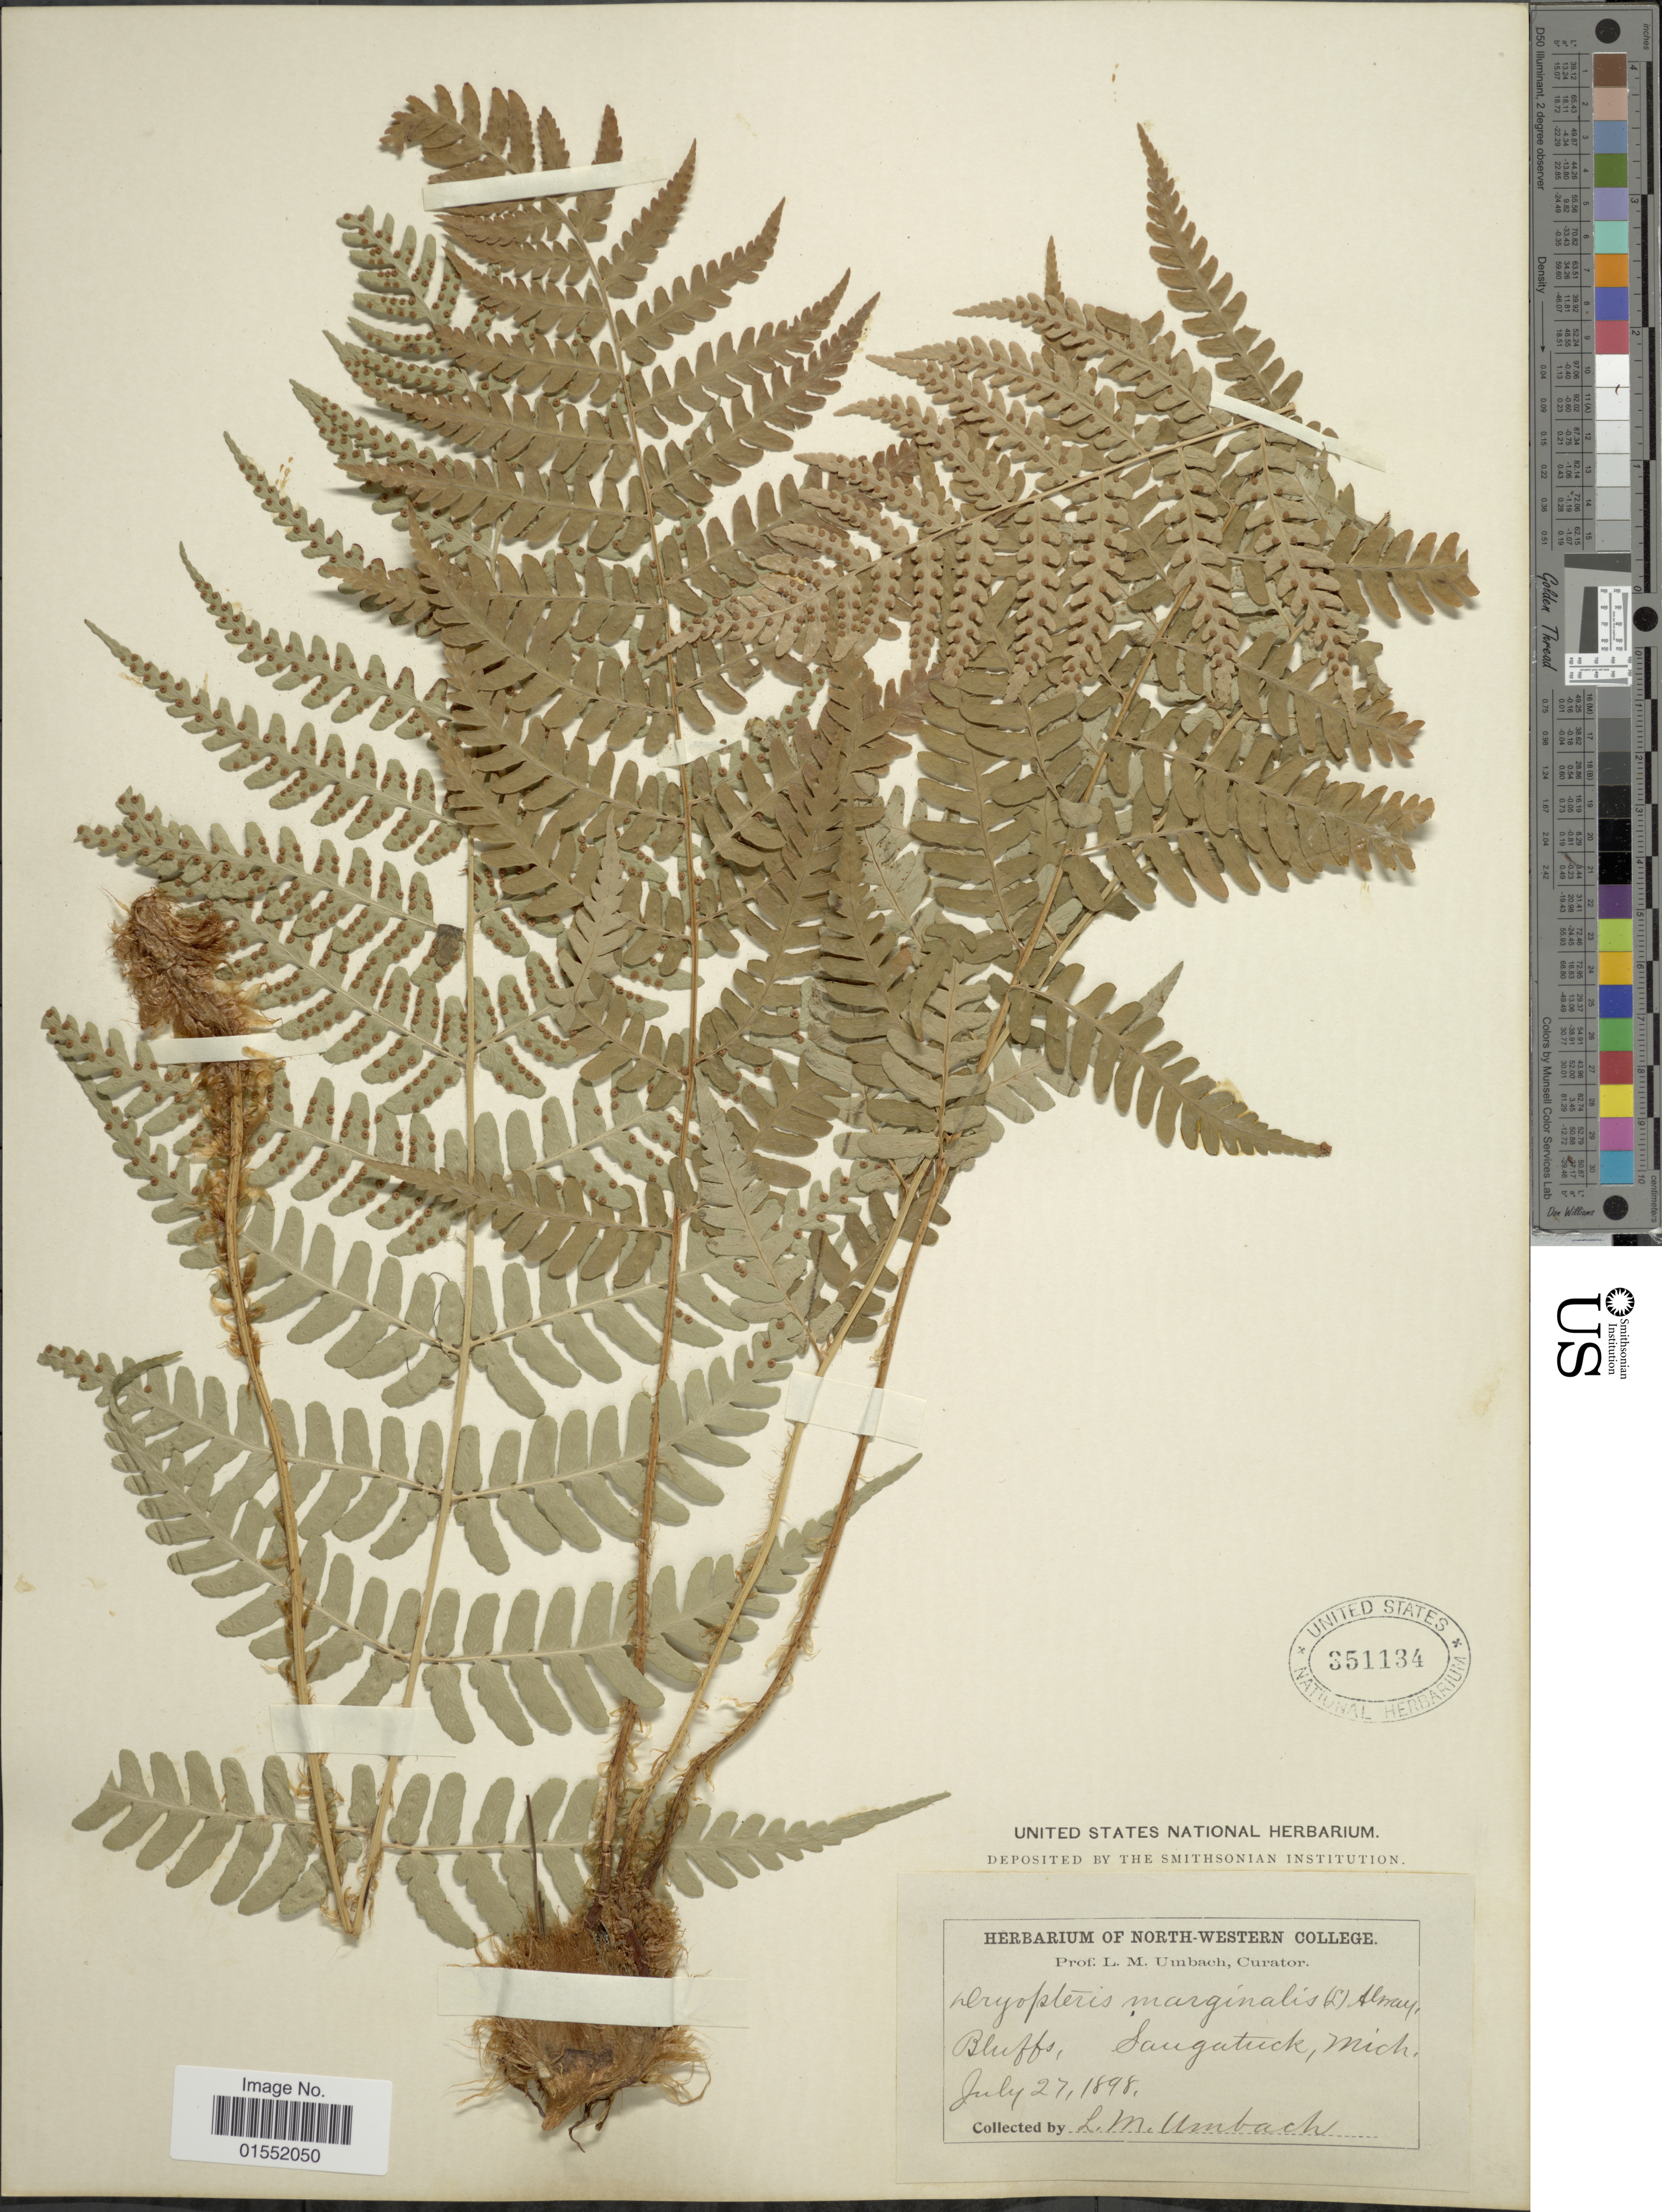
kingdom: Plantae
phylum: Tracheophyta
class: Polypodiopsida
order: Polypodiales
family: Dryopteridaceae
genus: Dryopteris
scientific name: Dryopteris marginalis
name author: (L.) A. Gray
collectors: L. M. Umbach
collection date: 1898-07-27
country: United States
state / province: Michigan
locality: Bluffs, Saugatuck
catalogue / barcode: US 351134